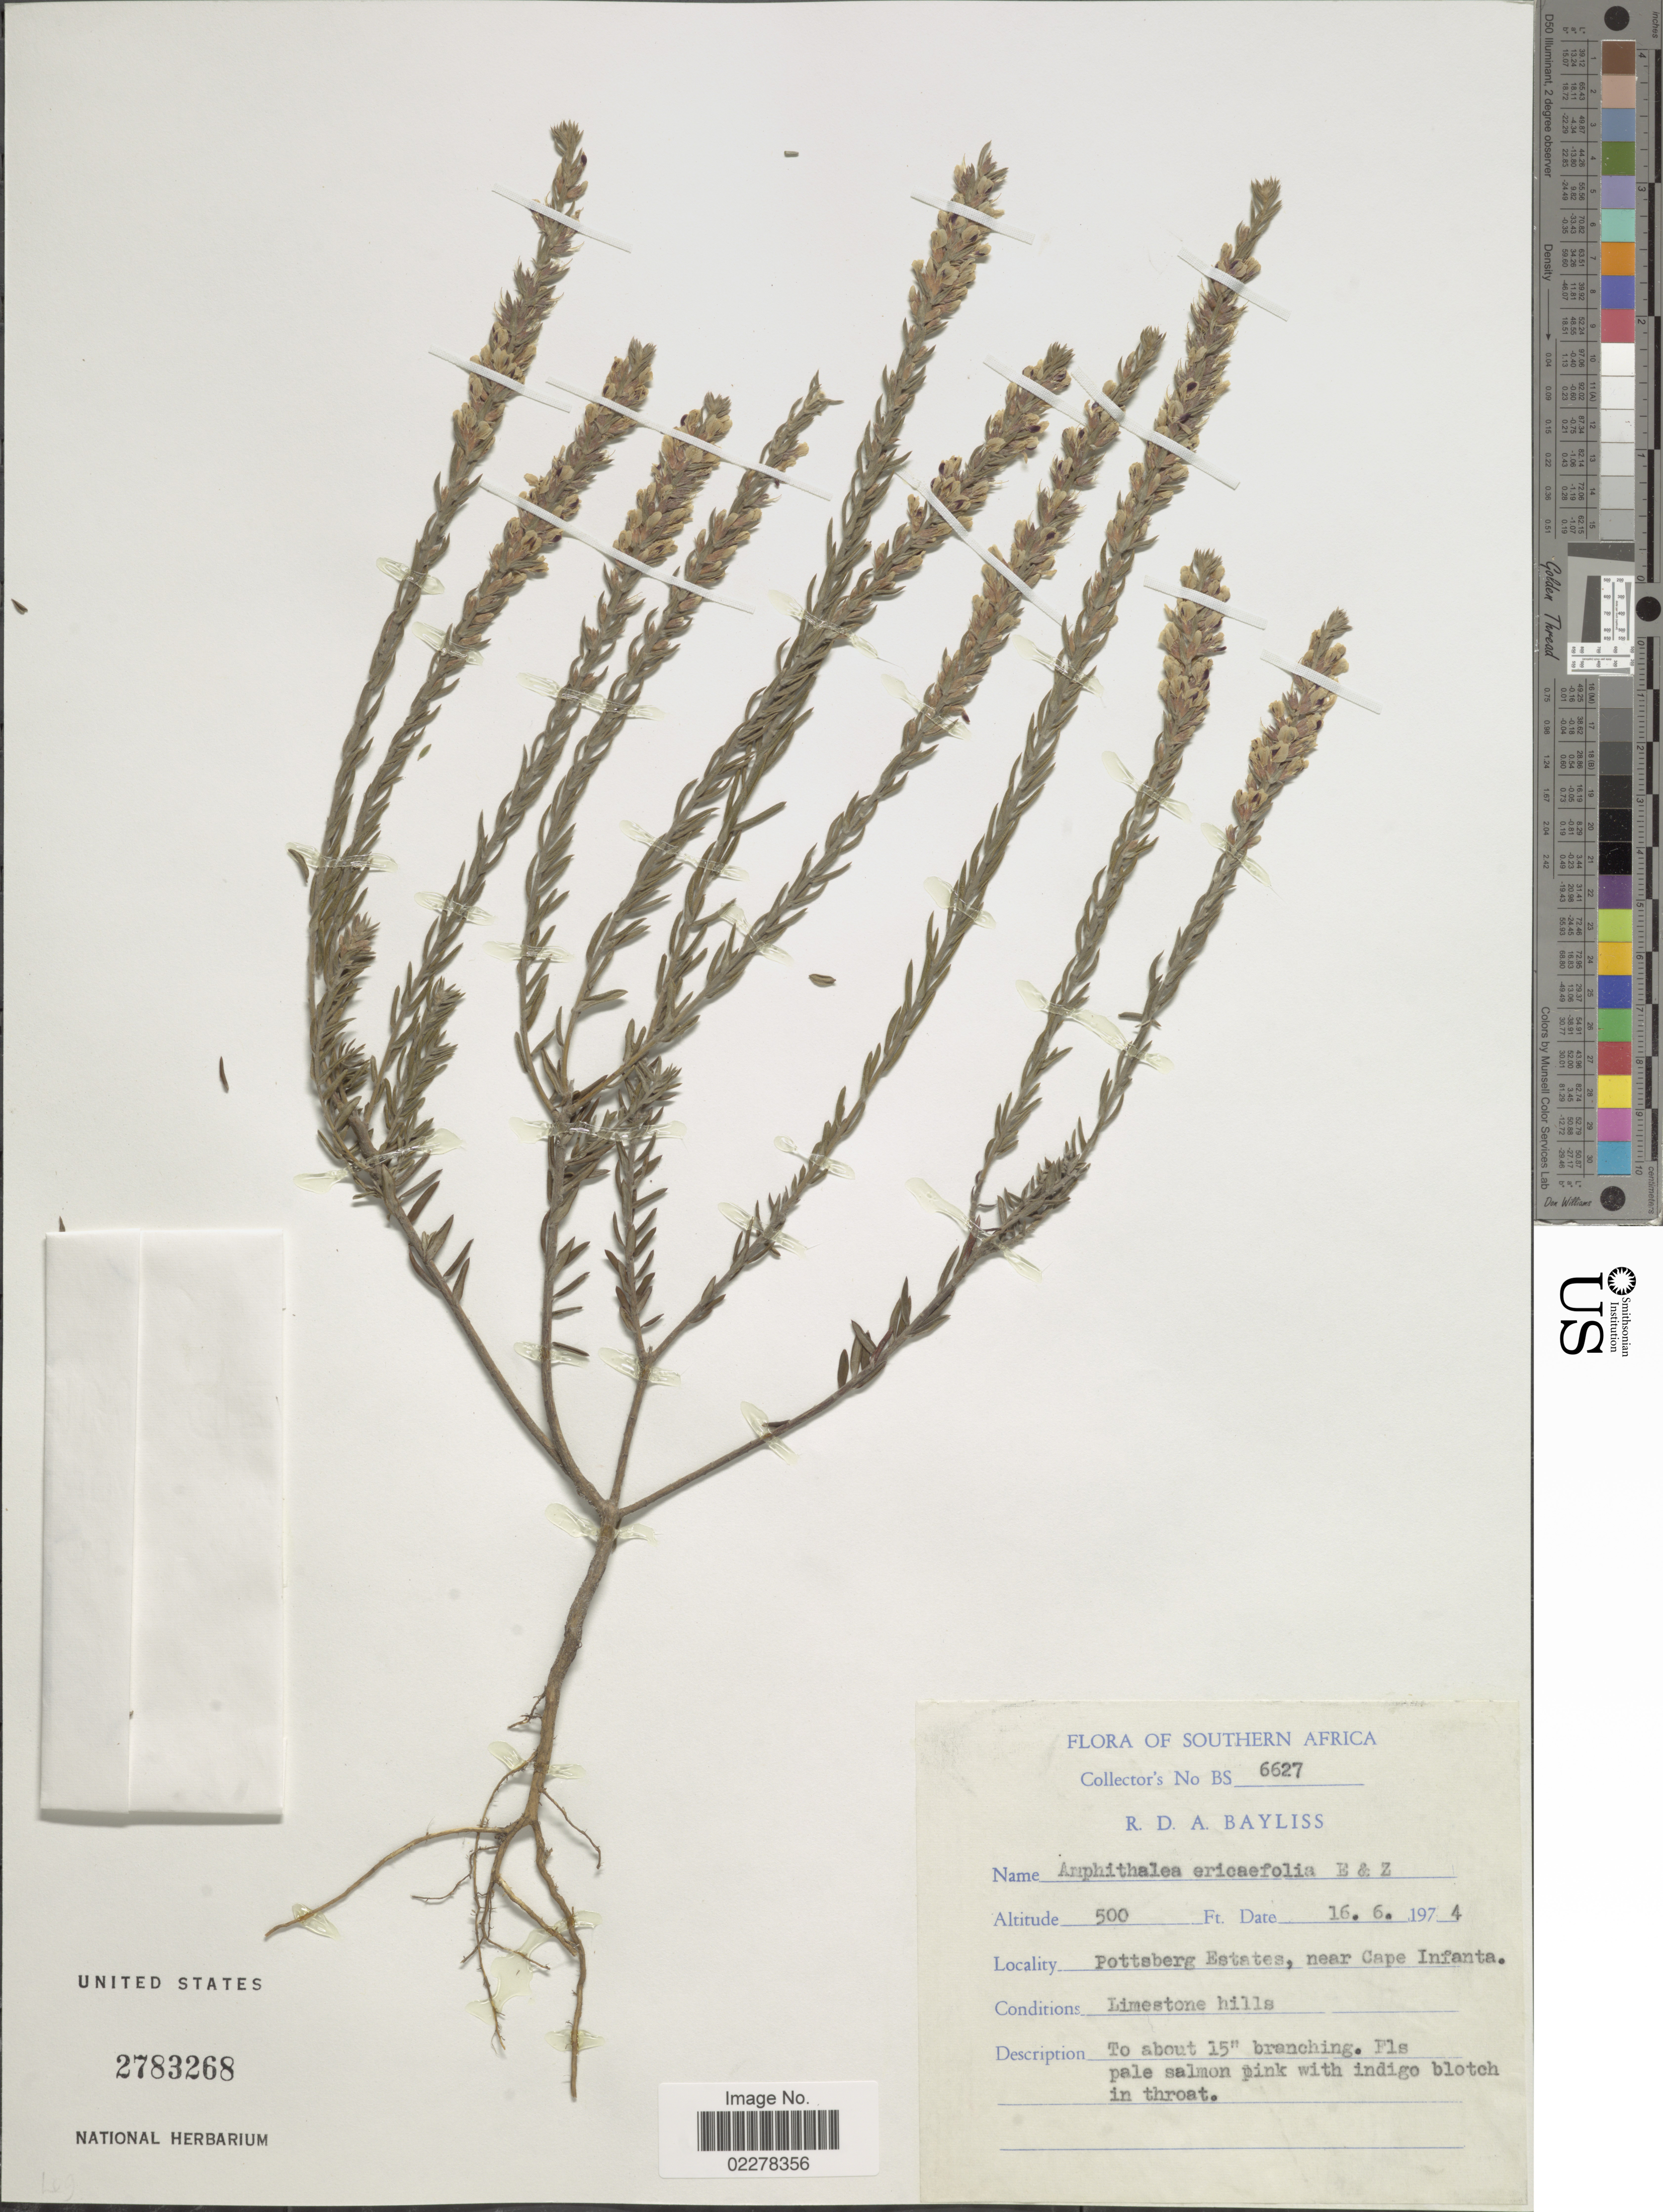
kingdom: Plantae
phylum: Tracheophyta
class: Magnoliopsida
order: Fabales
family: Fabaceae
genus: Amphithalea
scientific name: Amphithalea ericaefolia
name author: (L.) Eckl. & Zeyh.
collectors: R. Bayliss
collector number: BS 6627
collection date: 1974-06-16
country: South Africa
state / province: Western Cape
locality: Southern Africa. Pottsberg Estates, near Cape Infanta.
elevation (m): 152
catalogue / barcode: US 2783268